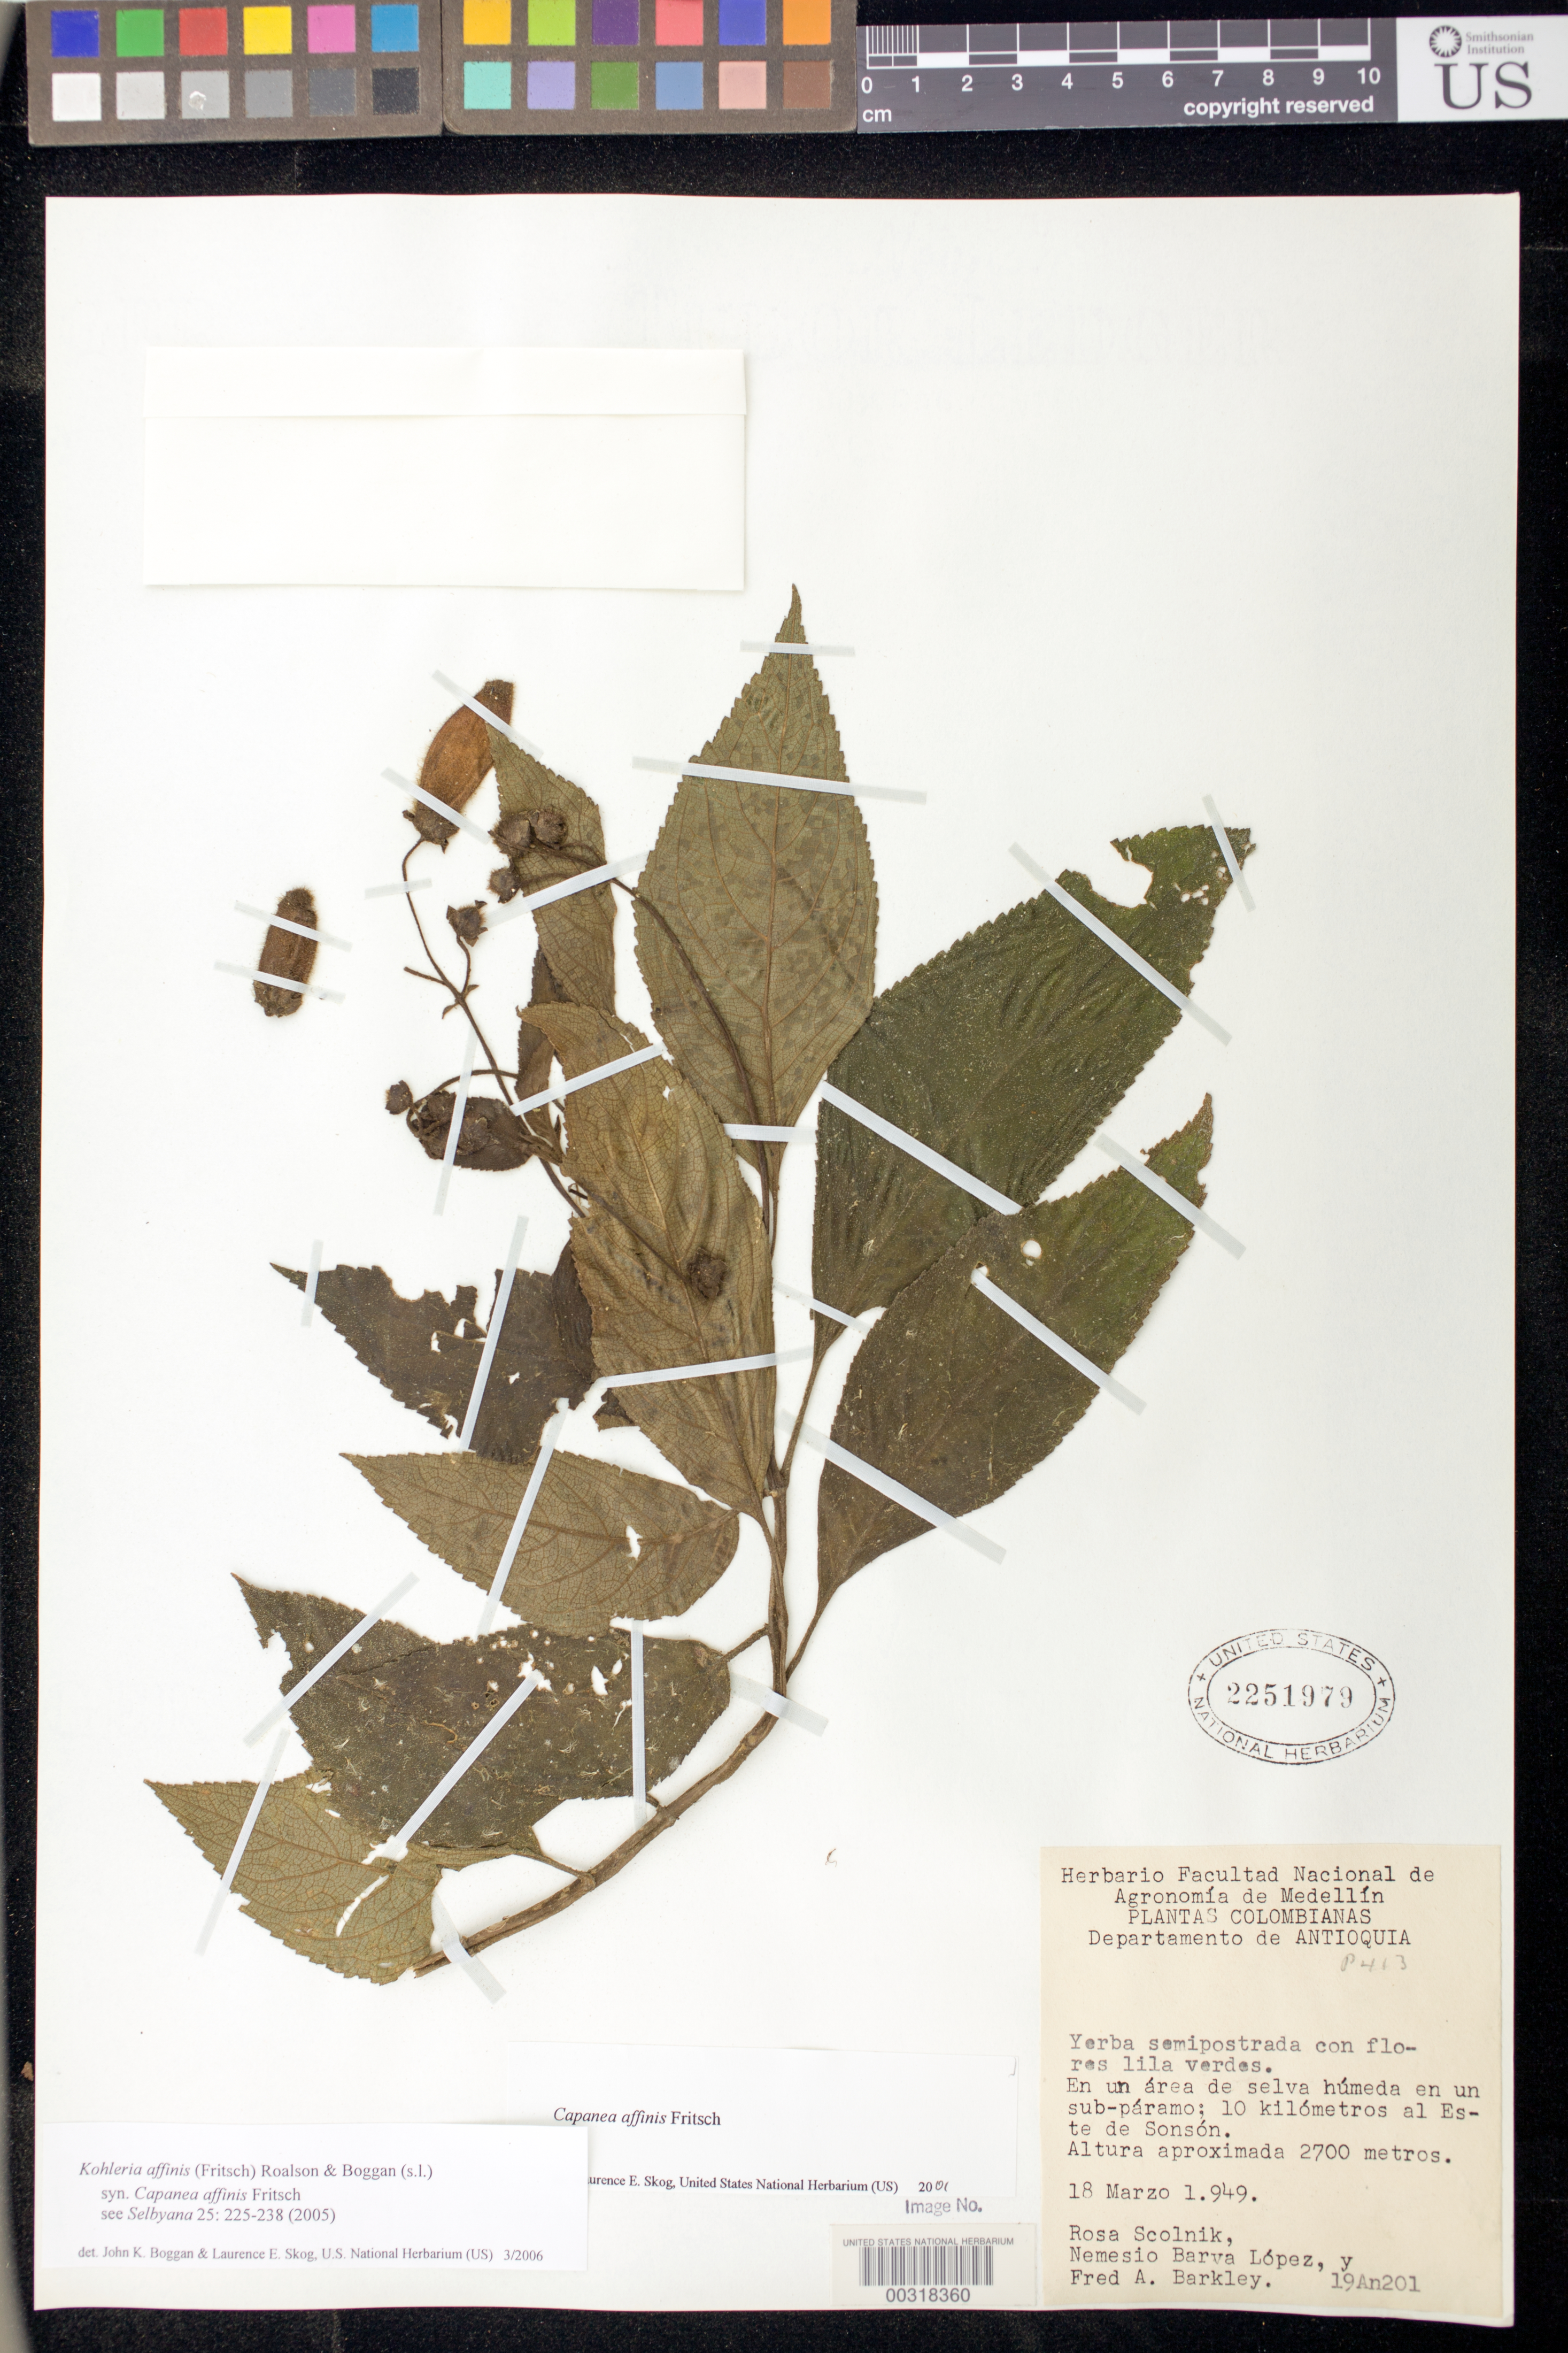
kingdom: Plantae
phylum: Tracheophyta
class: Magnoliopsida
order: Lamiales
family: Gesneriaceae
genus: Kohleria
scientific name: Kohleria affinis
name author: (Fritsch) Roalson & Boggan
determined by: Boggan, J. K.; Skog, L. E.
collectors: R. Scolnik, N. Lopez & F. A. Barkley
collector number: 19An 201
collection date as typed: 18 Mar 1949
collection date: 1949-03-18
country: Colombia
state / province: Antioquia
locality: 10 km al Este de Sonsón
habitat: En un área de selva húmeda en un sub-páramo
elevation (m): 2700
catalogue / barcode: US 2251979